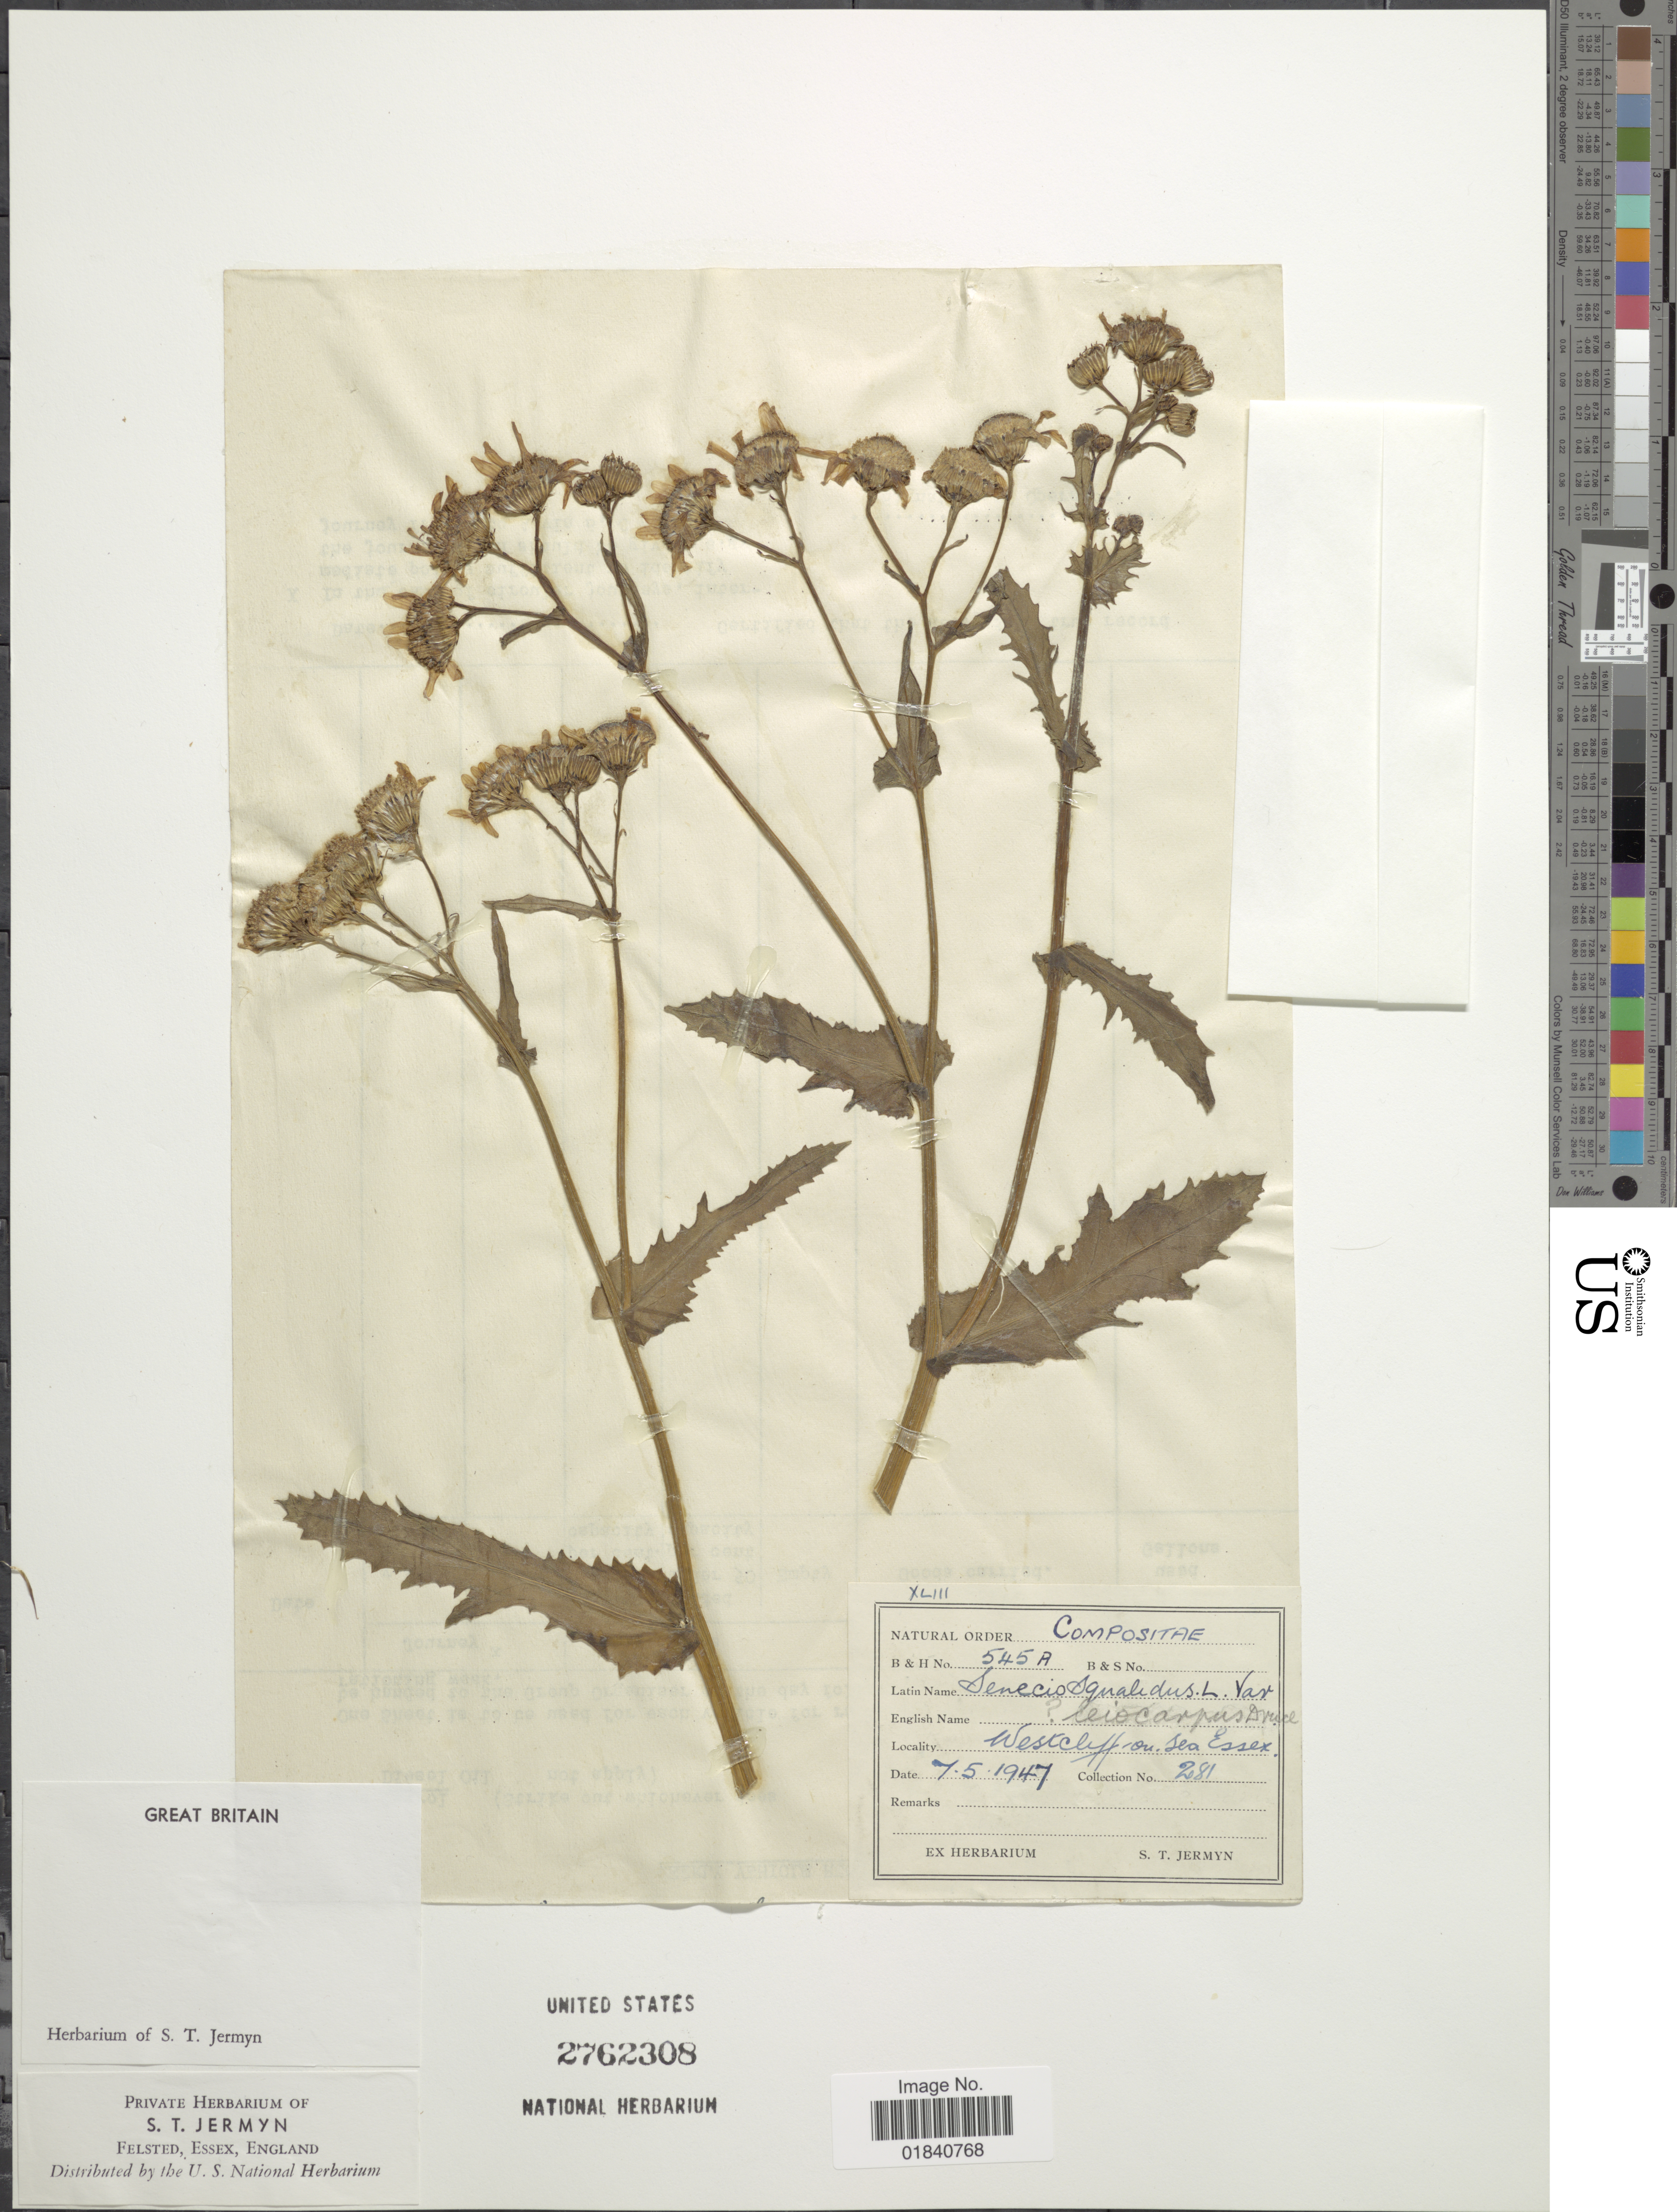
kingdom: Plantae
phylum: Tracheophyta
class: Magnoliopsida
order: Asterales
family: Asteraceae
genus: Senecio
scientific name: Senecio squalidus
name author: L.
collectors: ex herb. S. T. Jermyn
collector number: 281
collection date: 1947-05-07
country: United Kingdom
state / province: England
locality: Westcliff on sea Essex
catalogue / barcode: US 2762308